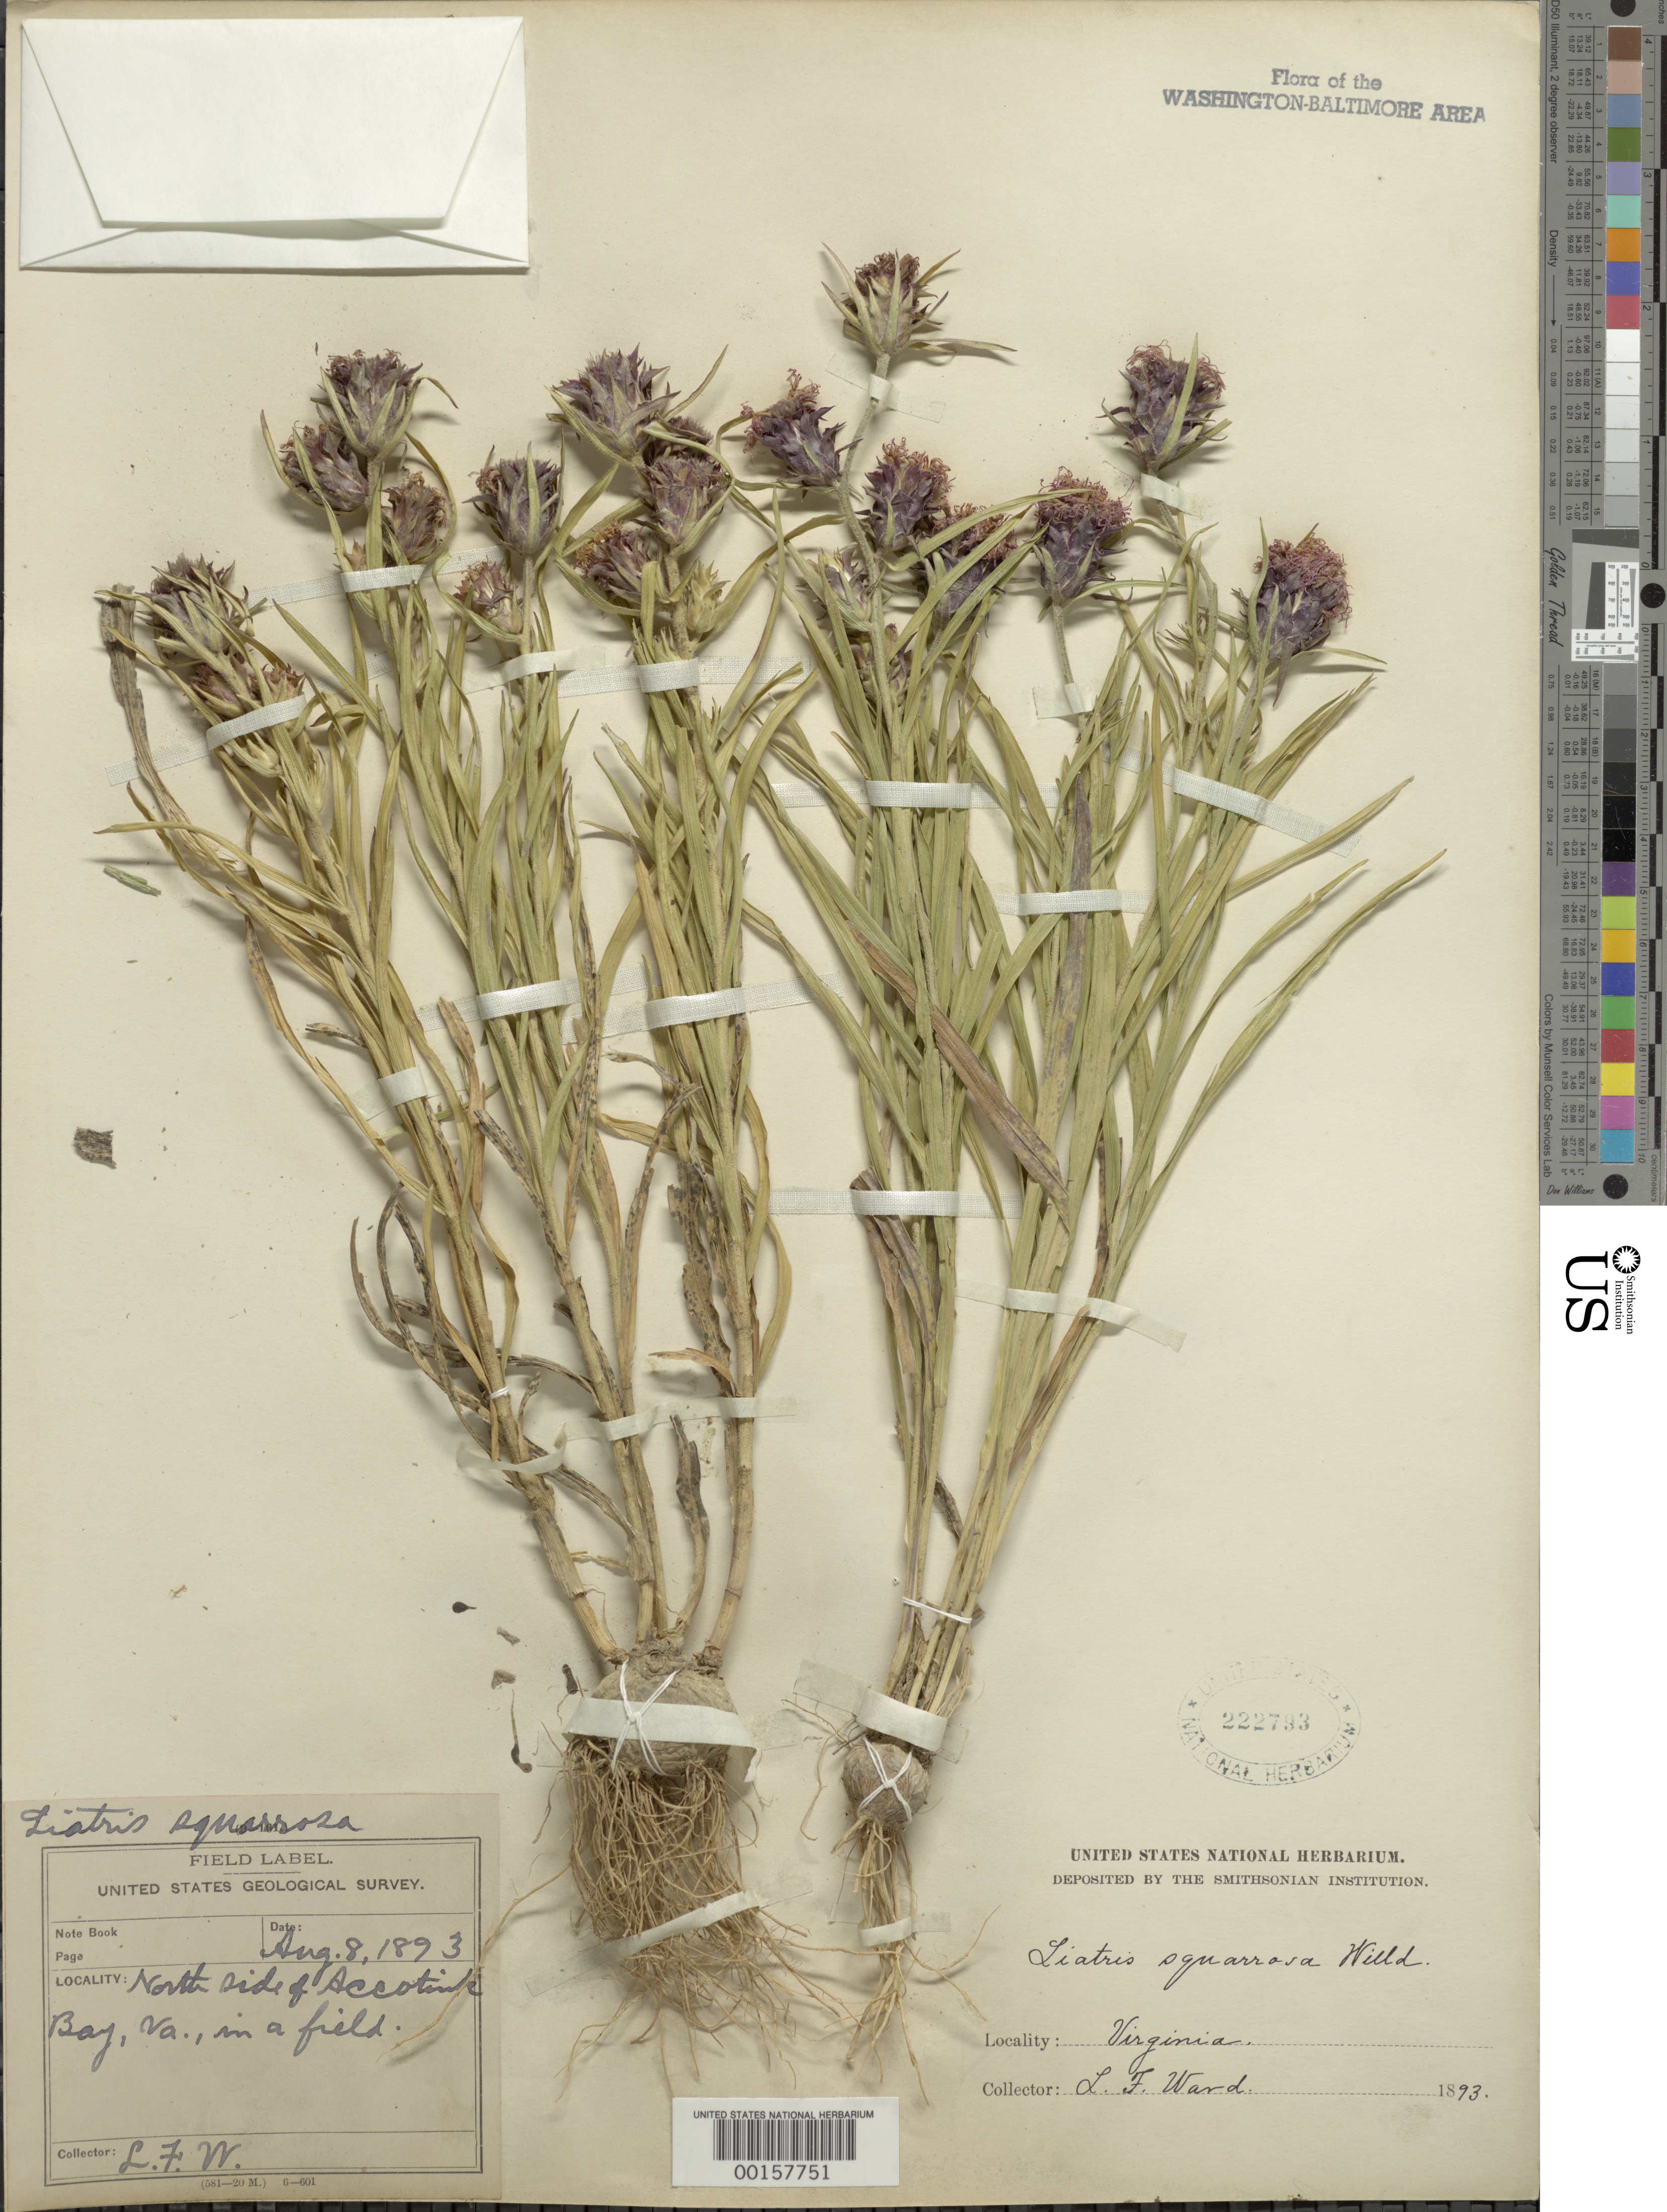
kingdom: Plantae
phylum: Tracheophyta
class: Magnoliopsida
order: Asterales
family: Asteraceae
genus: Liatris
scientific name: Liatris squarrosa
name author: (L.) Michx.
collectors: L. F. Ward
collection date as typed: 08 Aug 1893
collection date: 1893-08-08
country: United States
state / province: Virginia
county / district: Fairfax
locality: Accotink Bay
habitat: Field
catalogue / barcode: US 222793